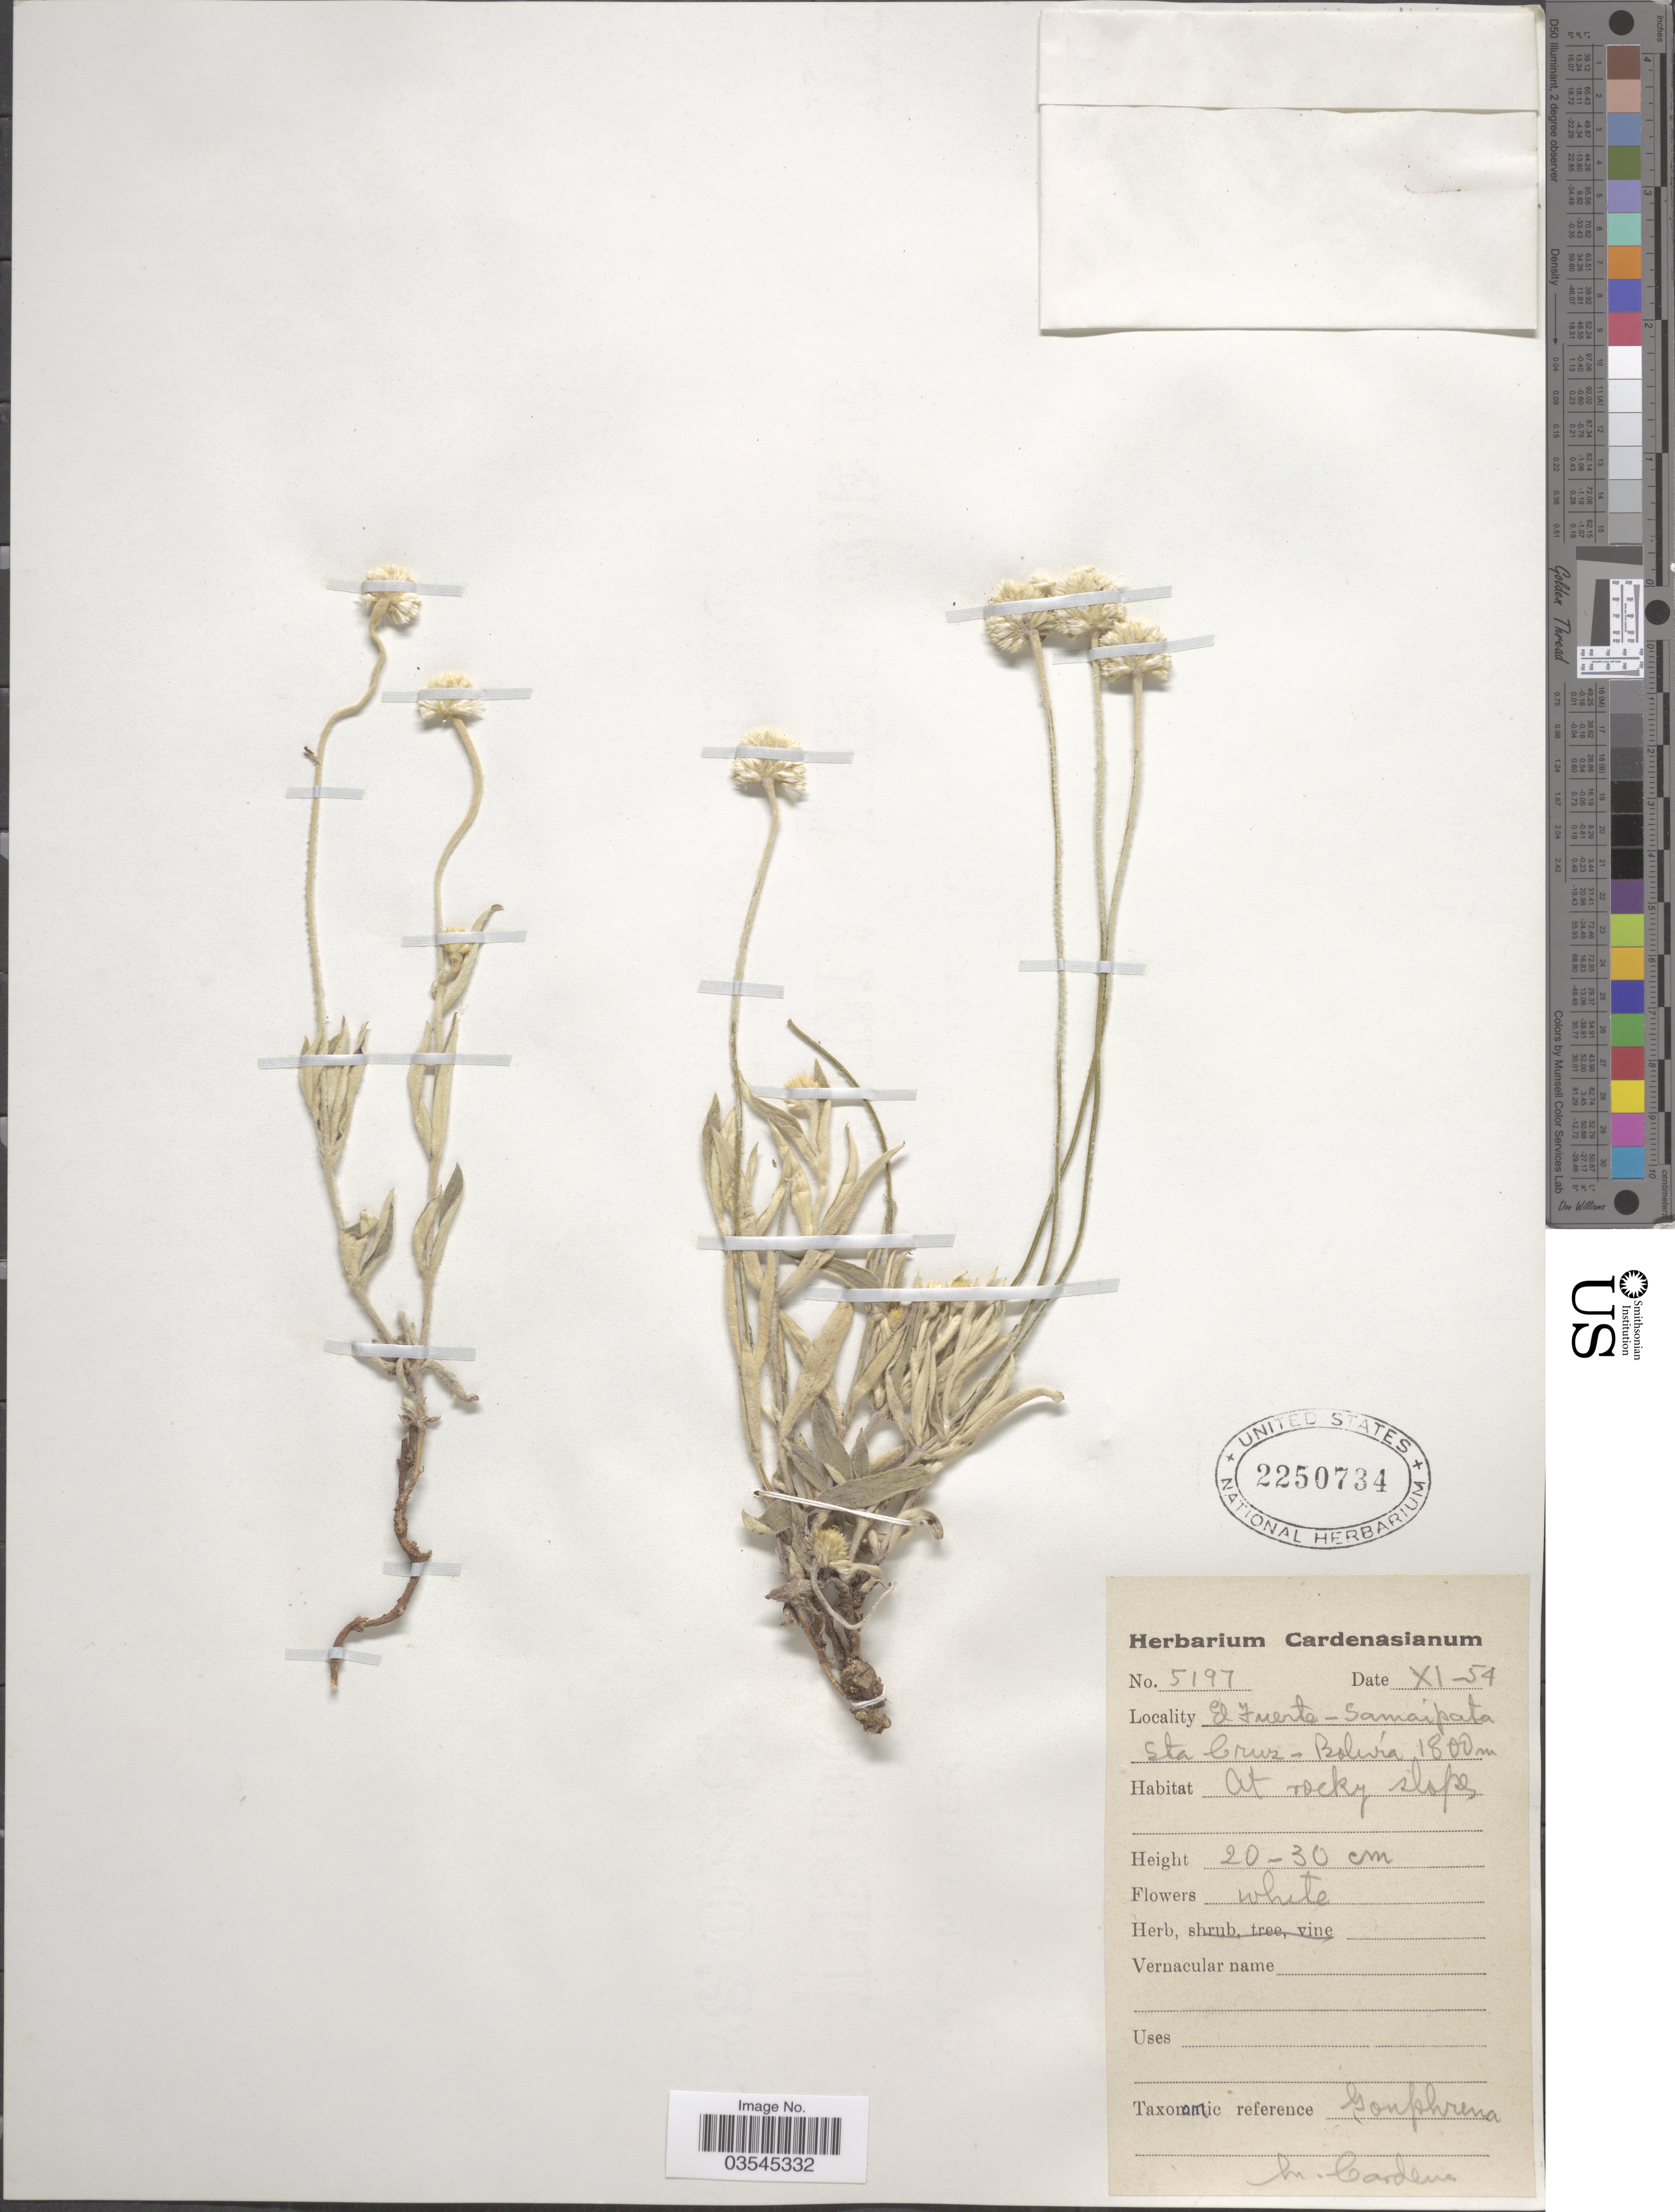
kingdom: Plantae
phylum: Tracheophyta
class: Magnoliopsida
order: Caryophyllales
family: Amaranthaceae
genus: Pfaffia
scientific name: Pfaffia gnaphaloides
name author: (L. f.) Mart.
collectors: M. Cárdenas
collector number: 5197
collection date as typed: Transcribed d/m/y: /11/54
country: Bolivia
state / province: Santa Cruz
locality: El Fuente - Samaipata.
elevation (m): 1800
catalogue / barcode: US 2250734